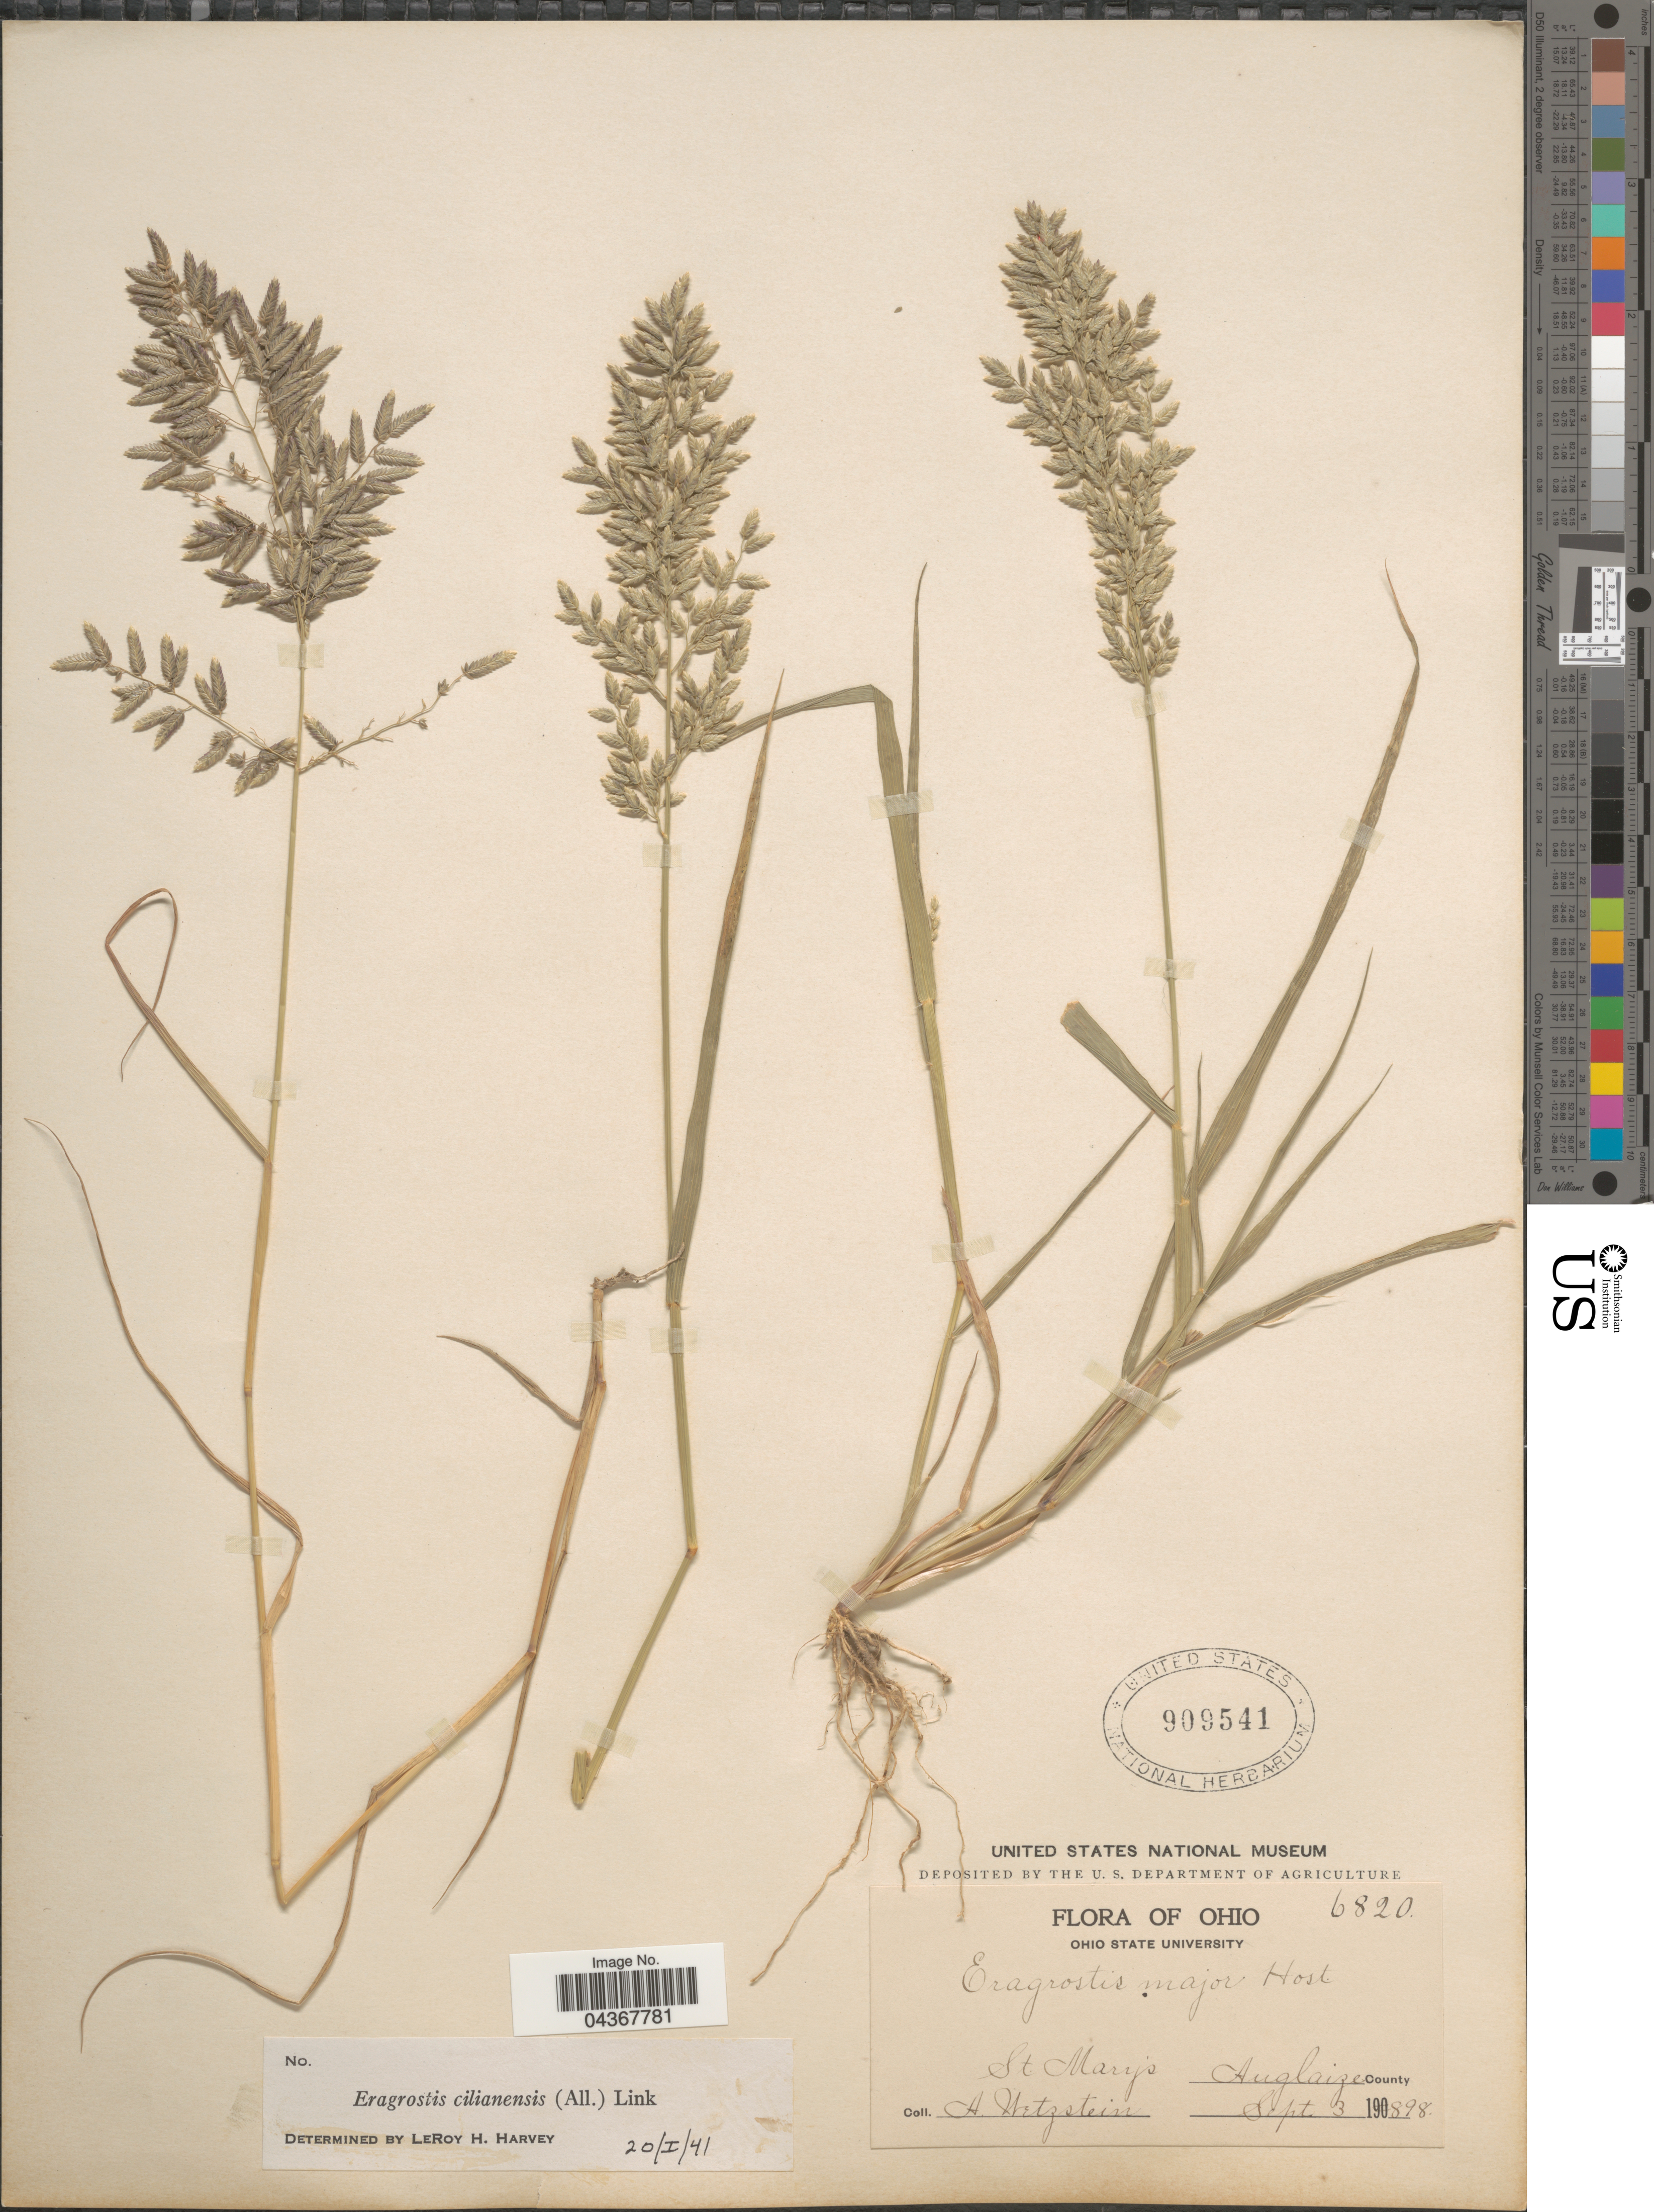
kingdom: Plantae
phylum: Tracheophyta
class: Liliopsida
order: Poales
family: Poaceae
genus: Eragrostis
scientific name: Eragrostis cilianensis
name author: (Bellardi) Vignolo ex Janch.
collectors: A. Wetzstein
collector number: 6820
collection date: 1898-09-03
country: United States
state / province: Ohio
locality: St. Mary's. Auglaize County.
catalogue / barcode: US 909541